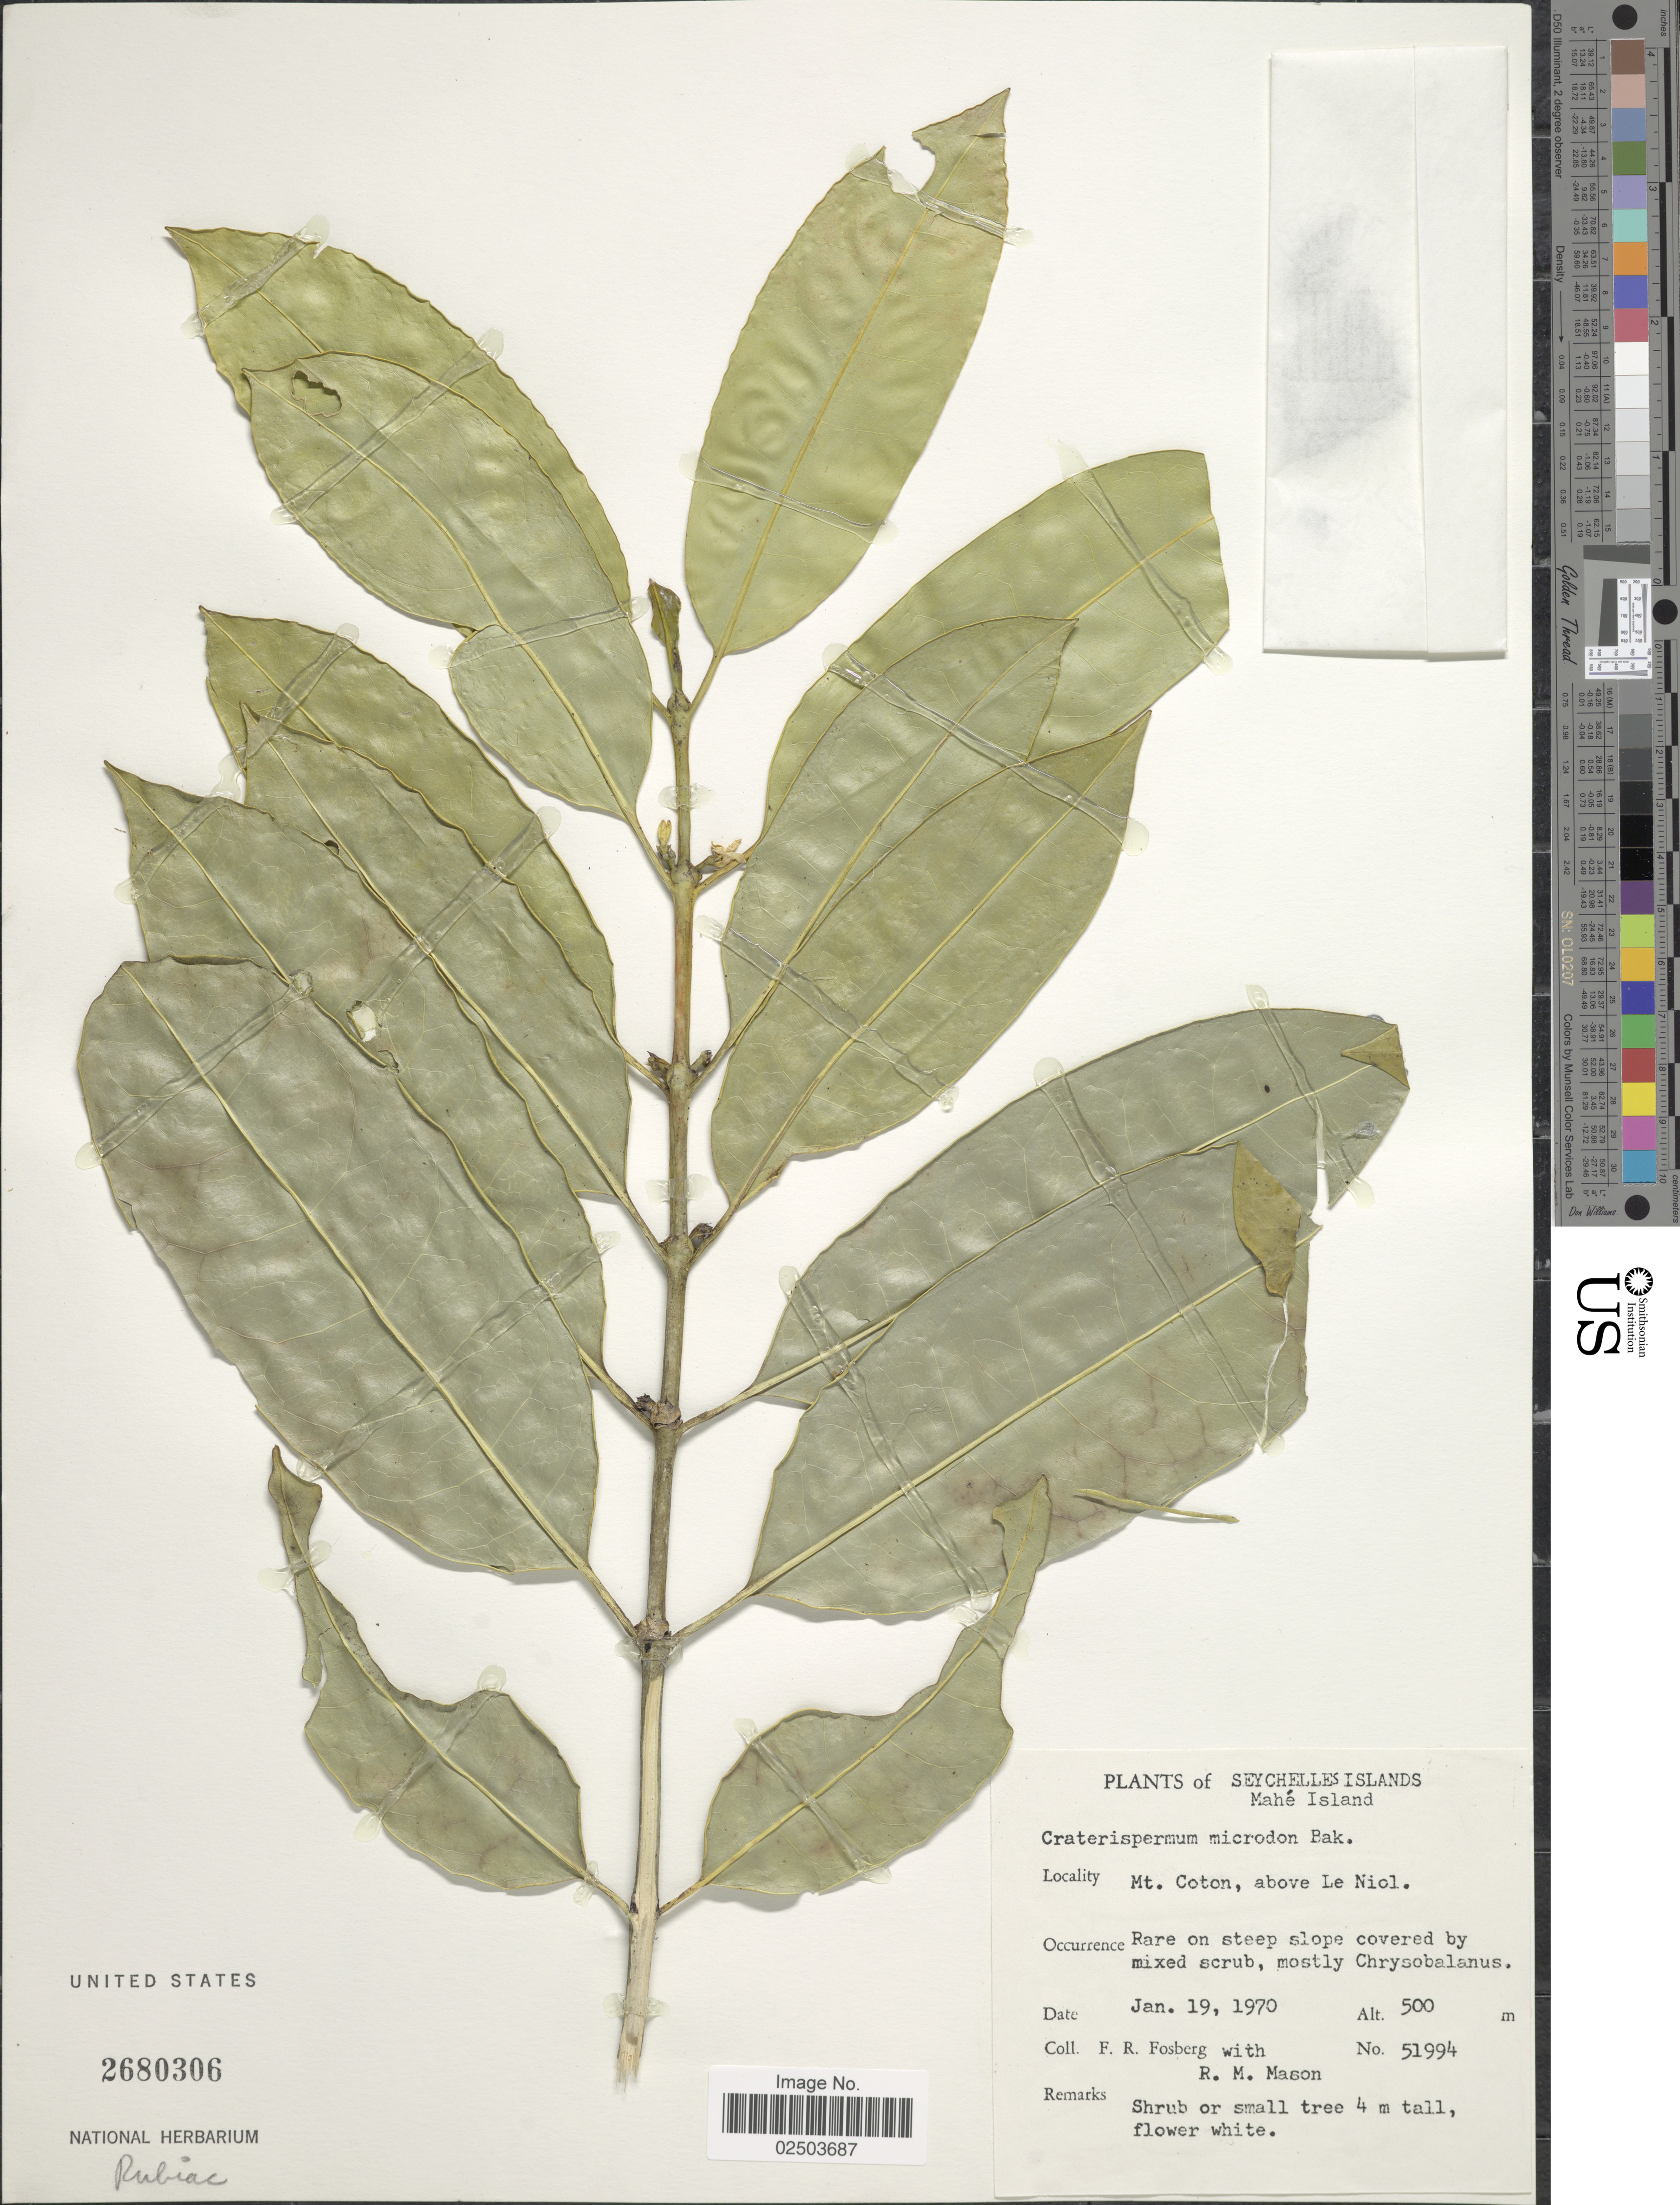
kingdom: Plantae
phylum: Tracheophyta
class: Magnoliopsida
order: Gentianales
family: Rubiaceae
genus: Craterispermum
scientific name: Craterispermum microdon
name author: Baker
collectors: F. R. Fosberg & R. Mason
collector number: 51994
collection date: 1970-01-19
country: Seychelles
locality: Seychelles Islands. Mahe Island. Mt. Coton, above Le Niol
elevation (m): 500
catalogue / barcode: US 2680306